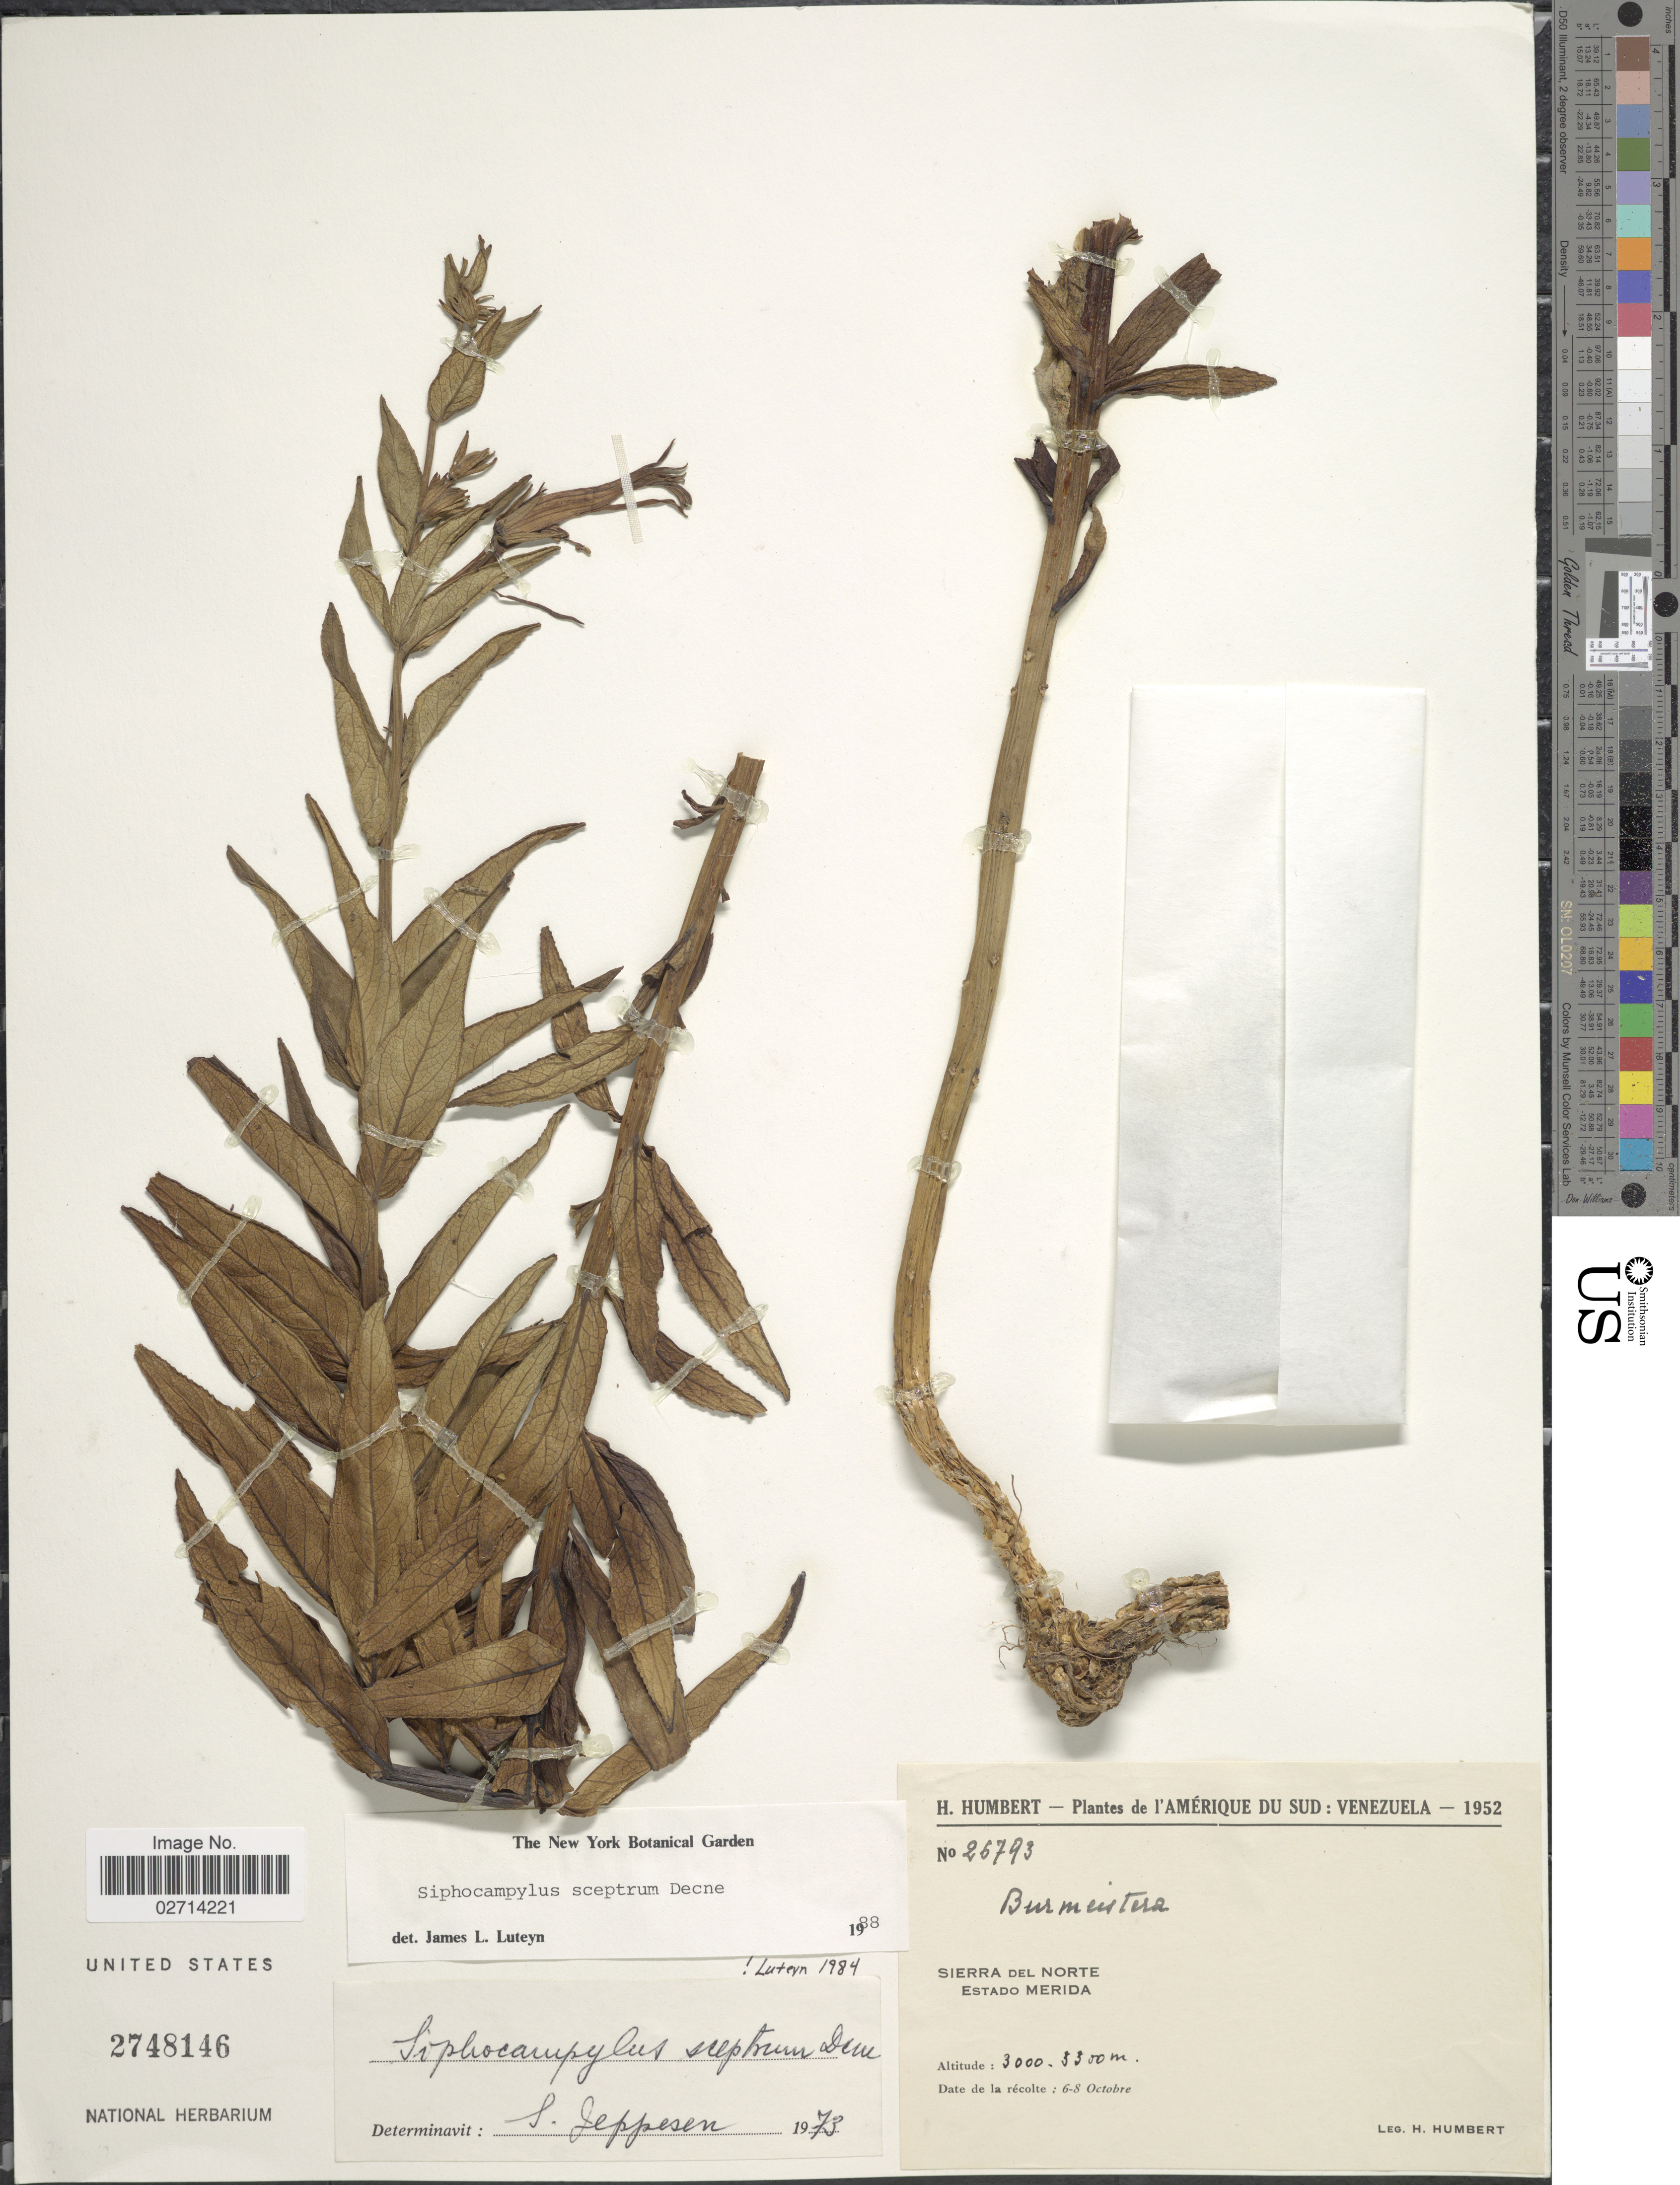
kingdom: Plantae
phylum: Tracheophyta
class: Magnoliopsida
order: Asterales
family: Campanulaceae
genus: Siphocampylus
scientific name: Siphocampylus sceptrum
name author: Decne. ex B.L. Linden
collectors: H. Humbert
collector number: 26793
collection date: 1952-10-06/1952-10-08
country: Venezuela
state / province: Mérida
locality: Sierra del Norte.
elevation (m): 3000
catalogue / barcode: US 2748146